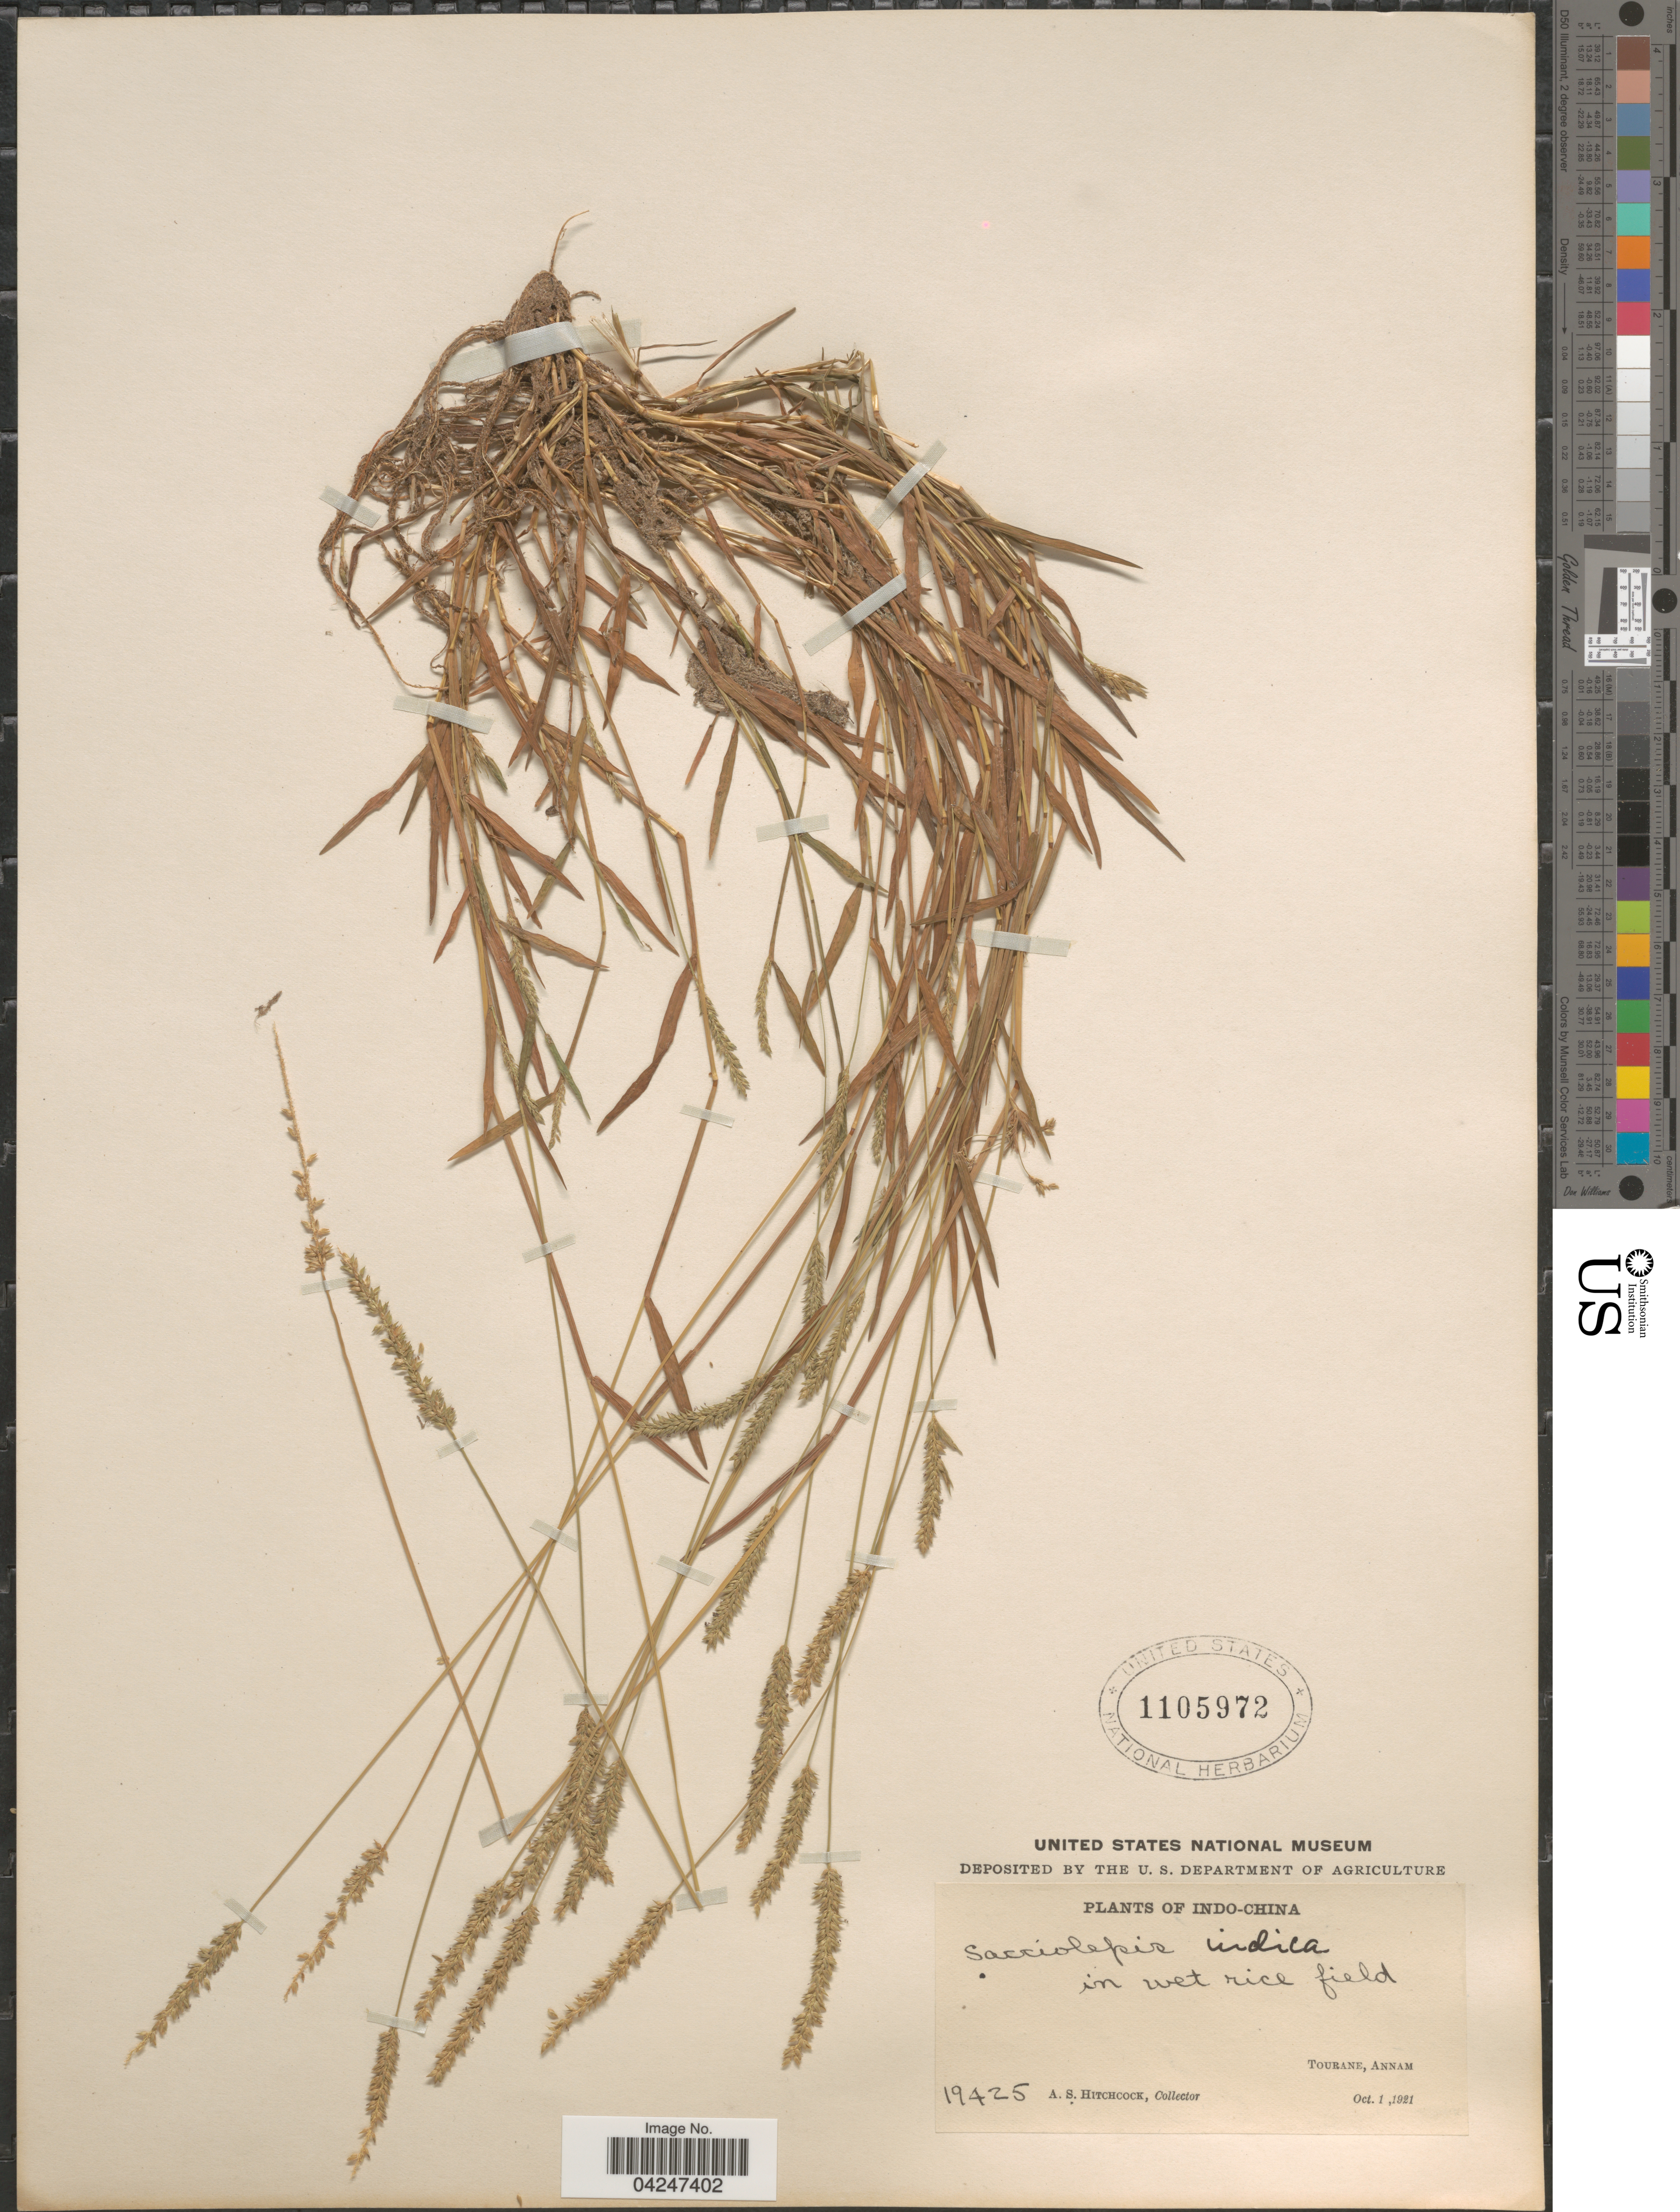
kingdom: Plantae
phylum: Tracheophyta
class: Liliopsida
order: Poales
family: Poaceae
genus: Sacciolepis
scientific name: Sacciolepis indica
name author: (L.) Chase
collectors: A. S. Hitchcock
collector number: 19425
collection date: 1921-10-01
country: Vietnam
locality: Indo-China. In wet rice field, Tourane. Annam.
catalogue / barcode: US 1105972